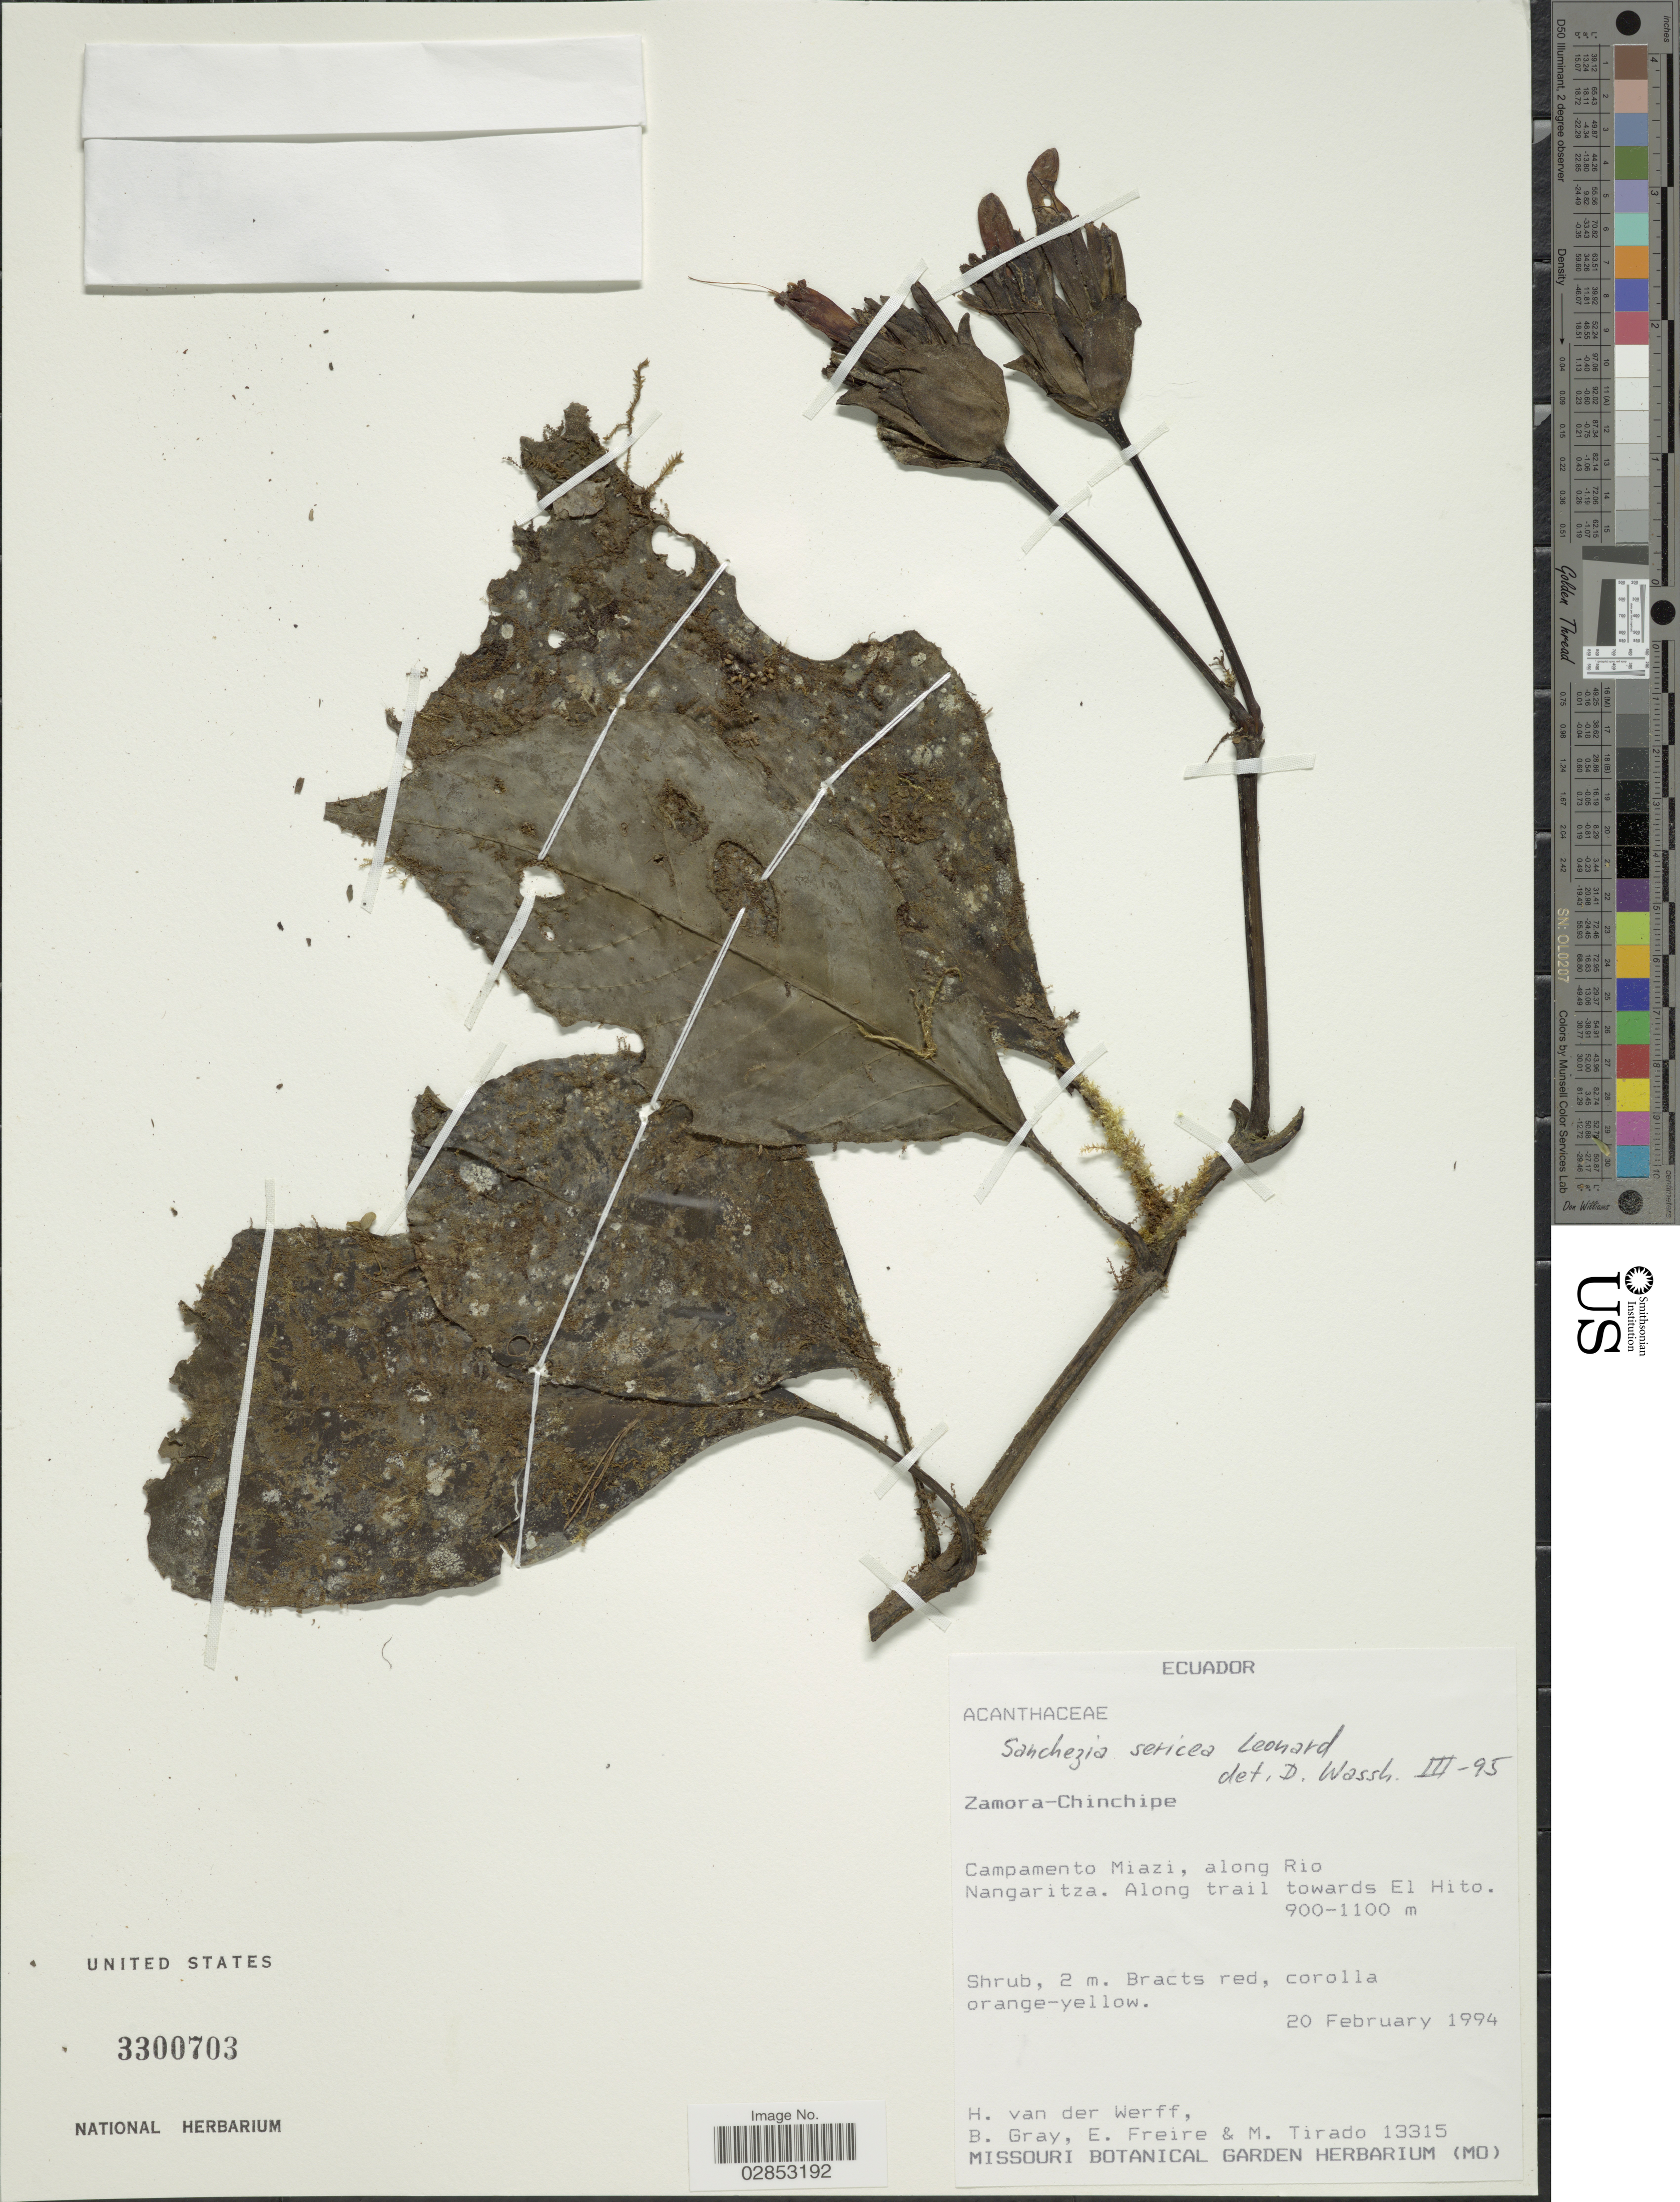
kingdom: Plantae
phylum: Tracheophyta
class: Magnoliopsida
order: Lamiales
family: Acanthaceae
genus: Sanchezia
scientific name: Sanchezia macrocnemis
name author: (Nees) Wassh.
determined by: Azevedo, Igor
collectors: H. van der Werff, B. Gray, E. Freire & M. Tirado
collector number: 13315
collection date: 1994-02-20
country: Ecuador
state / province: Zamora-Chinchipe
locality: Campamento Miazi, along Rio Nangaritza, Along trail towards El Hito.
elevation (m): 900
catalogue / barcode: US 3300703